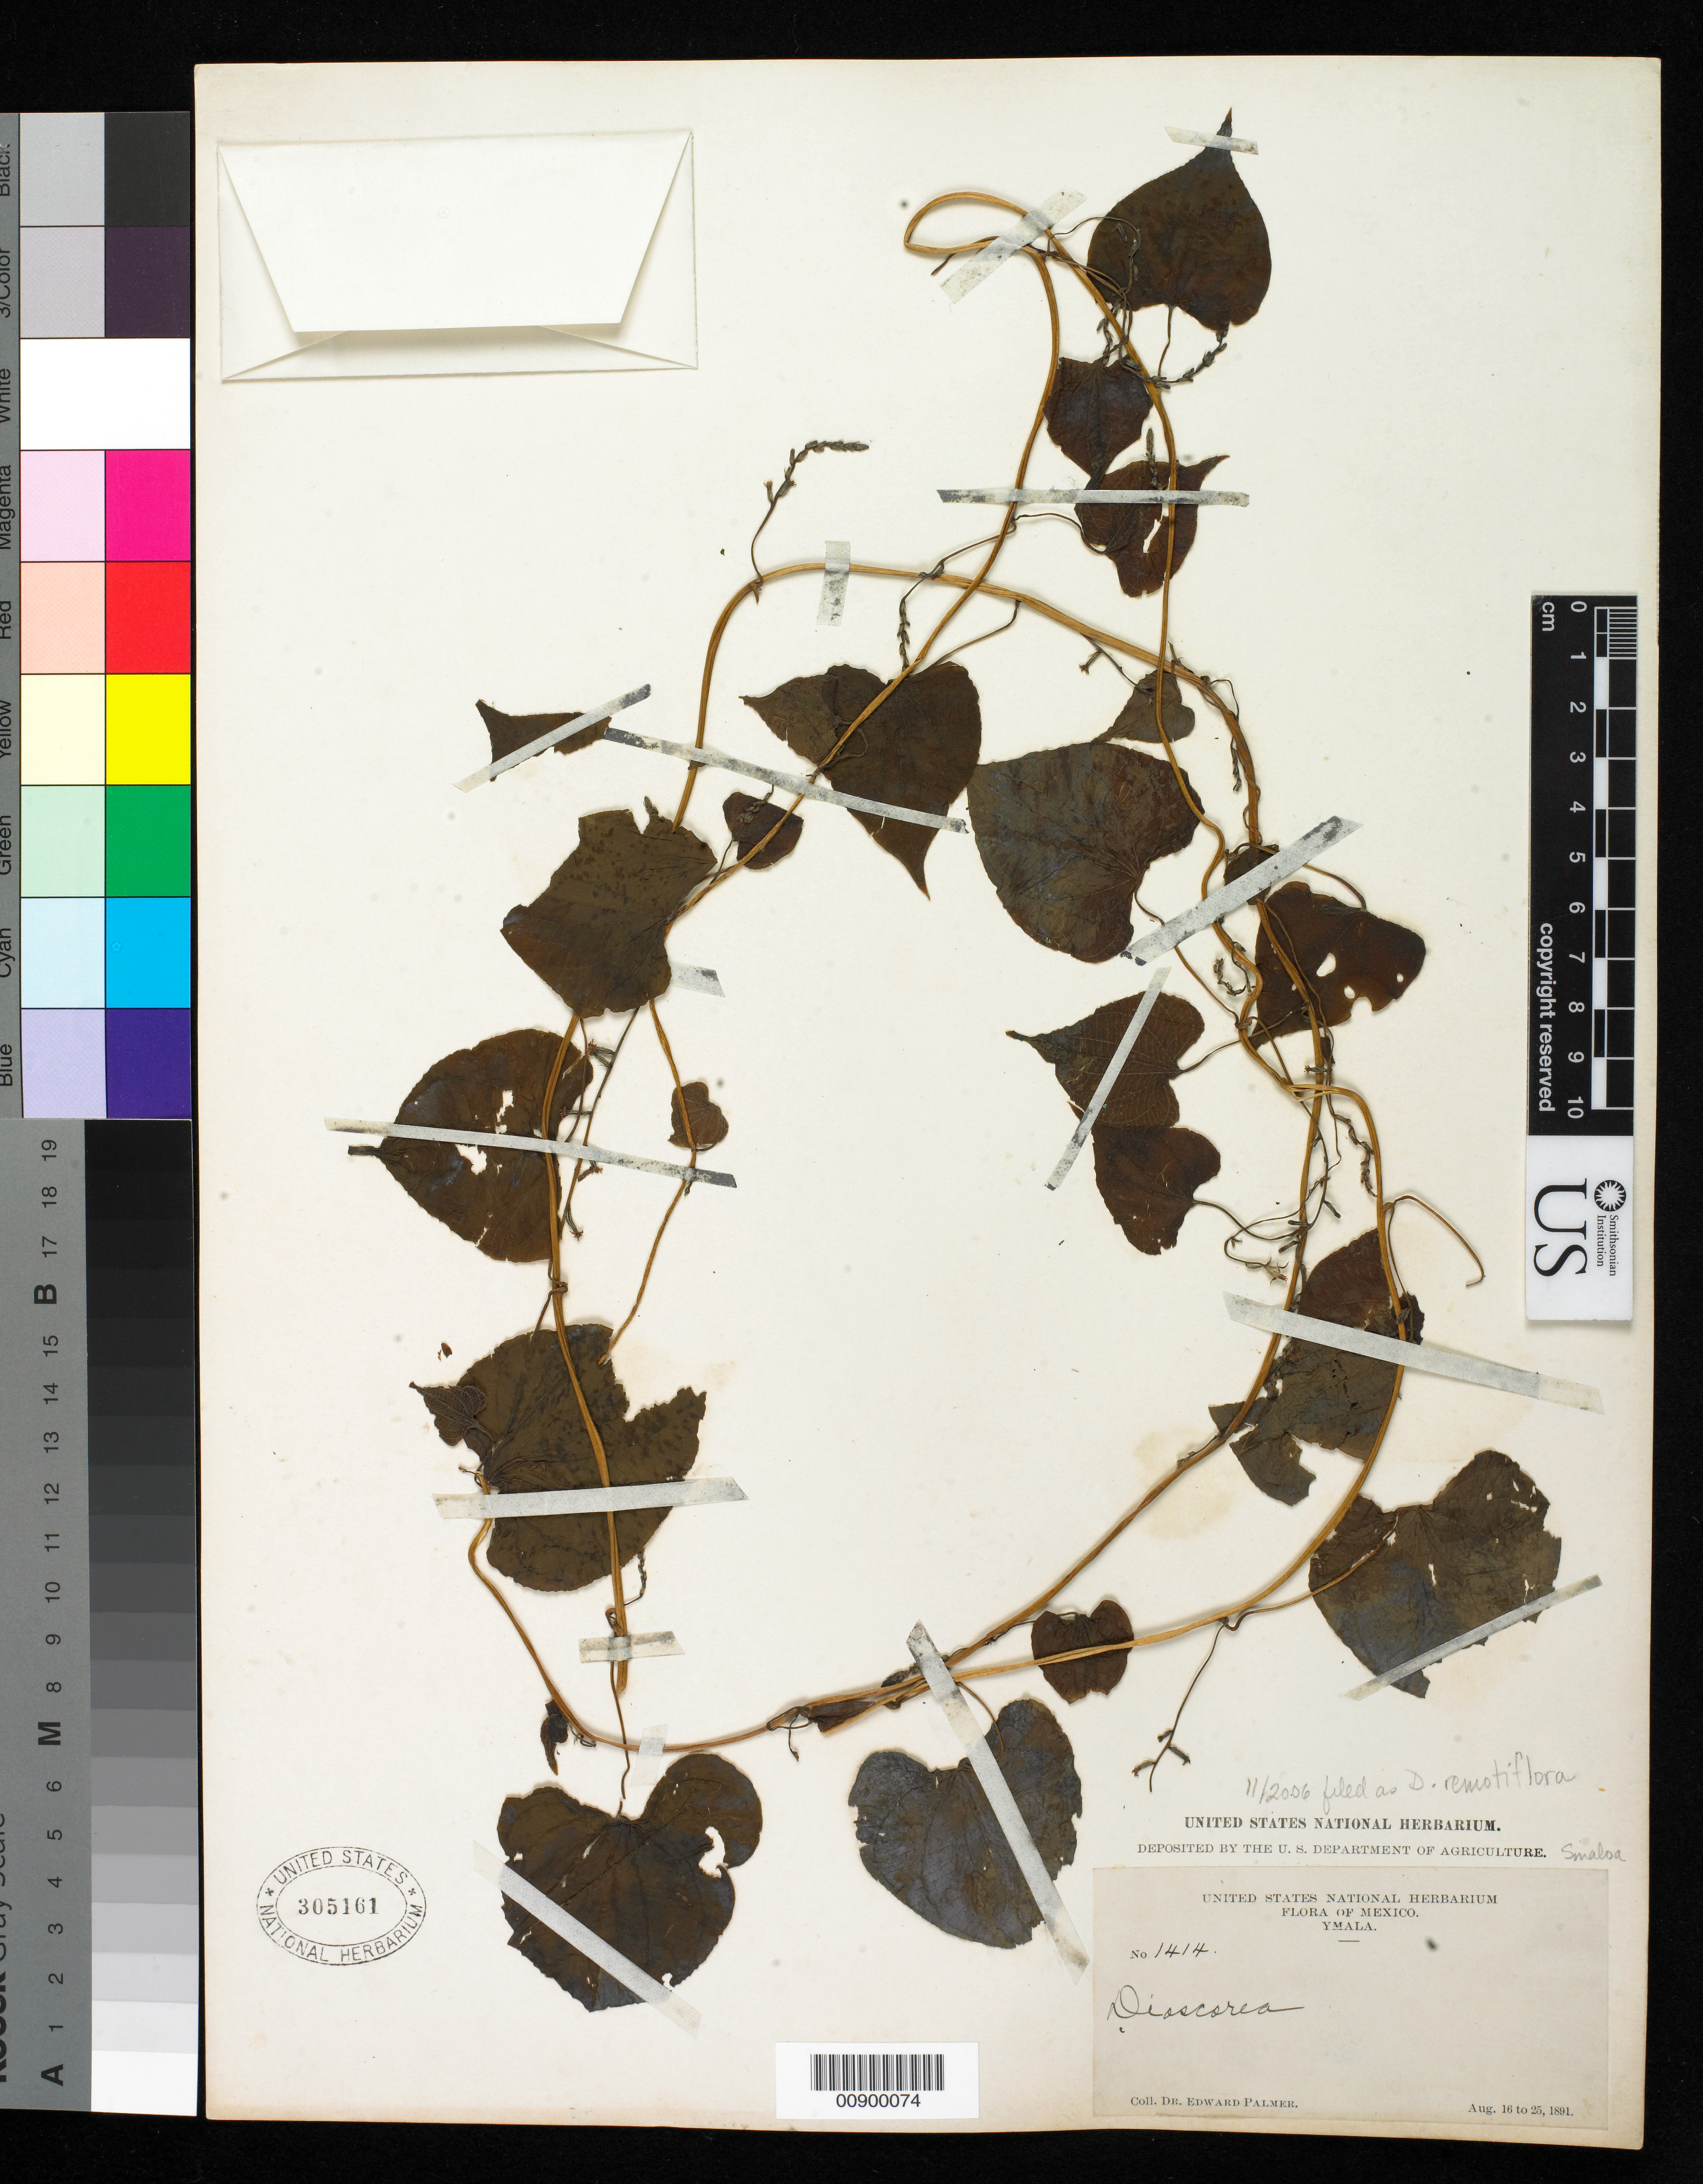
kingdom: Plantae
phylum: Tracheophyta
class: Liliopsida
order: Dioscoreales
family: Dioscoreaceae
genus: Dioscorea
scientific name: Dioscorea remotiflora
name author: Kunth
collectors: E. Palmer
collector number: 1414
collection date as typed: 16 Aug 1891 to 25 Aug 1891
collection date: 1891-08-16/1891-08-25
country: Mexico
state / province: Sinaloa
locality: Ymala, Sinaloa.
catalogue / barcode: US 305161